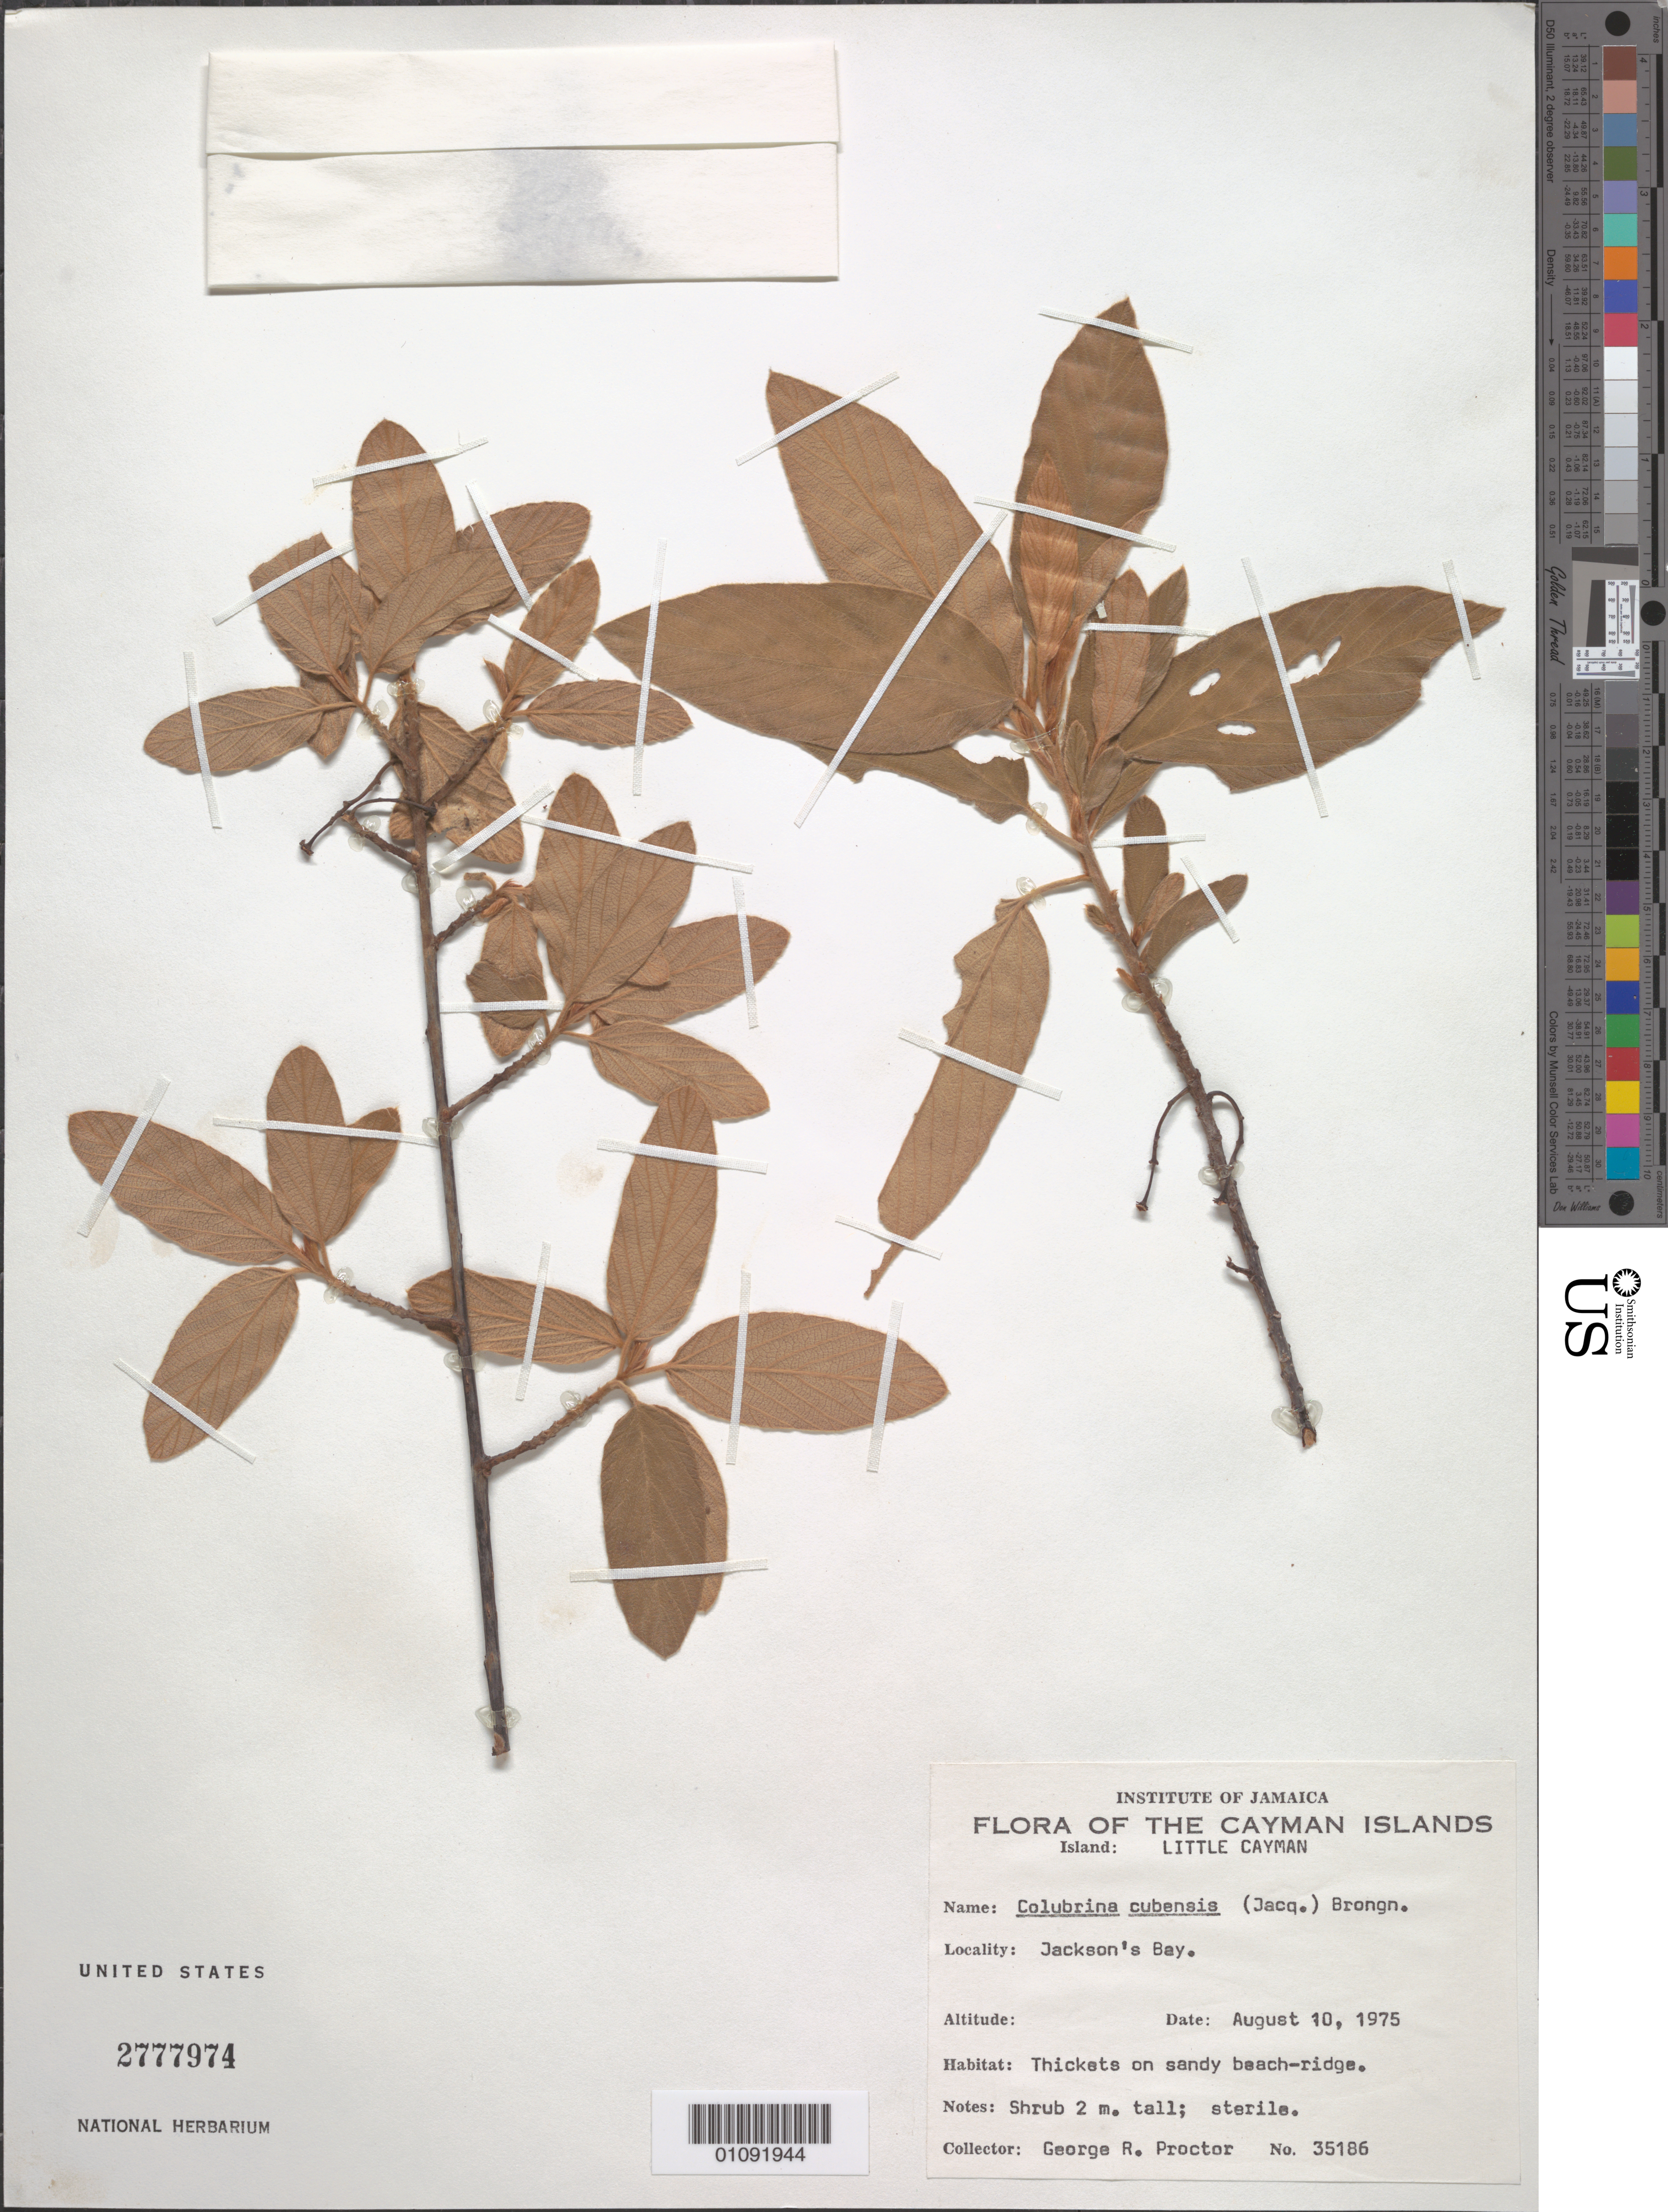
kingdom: Plantae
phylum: Tracheophyta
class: Magnoliopsida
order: Rosales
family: Rhamnaceae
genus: Colubrina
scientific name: Colubrina cubensis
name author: (Jacq.) Brongn.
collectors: G. R. Proctor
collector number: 35186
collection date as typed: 10 Aug 1975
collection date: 1975-08-10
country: Cayman Islands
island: Little Cayman I.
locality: Jackson's Bay, Little Cayman Island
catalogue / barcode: US 2777974